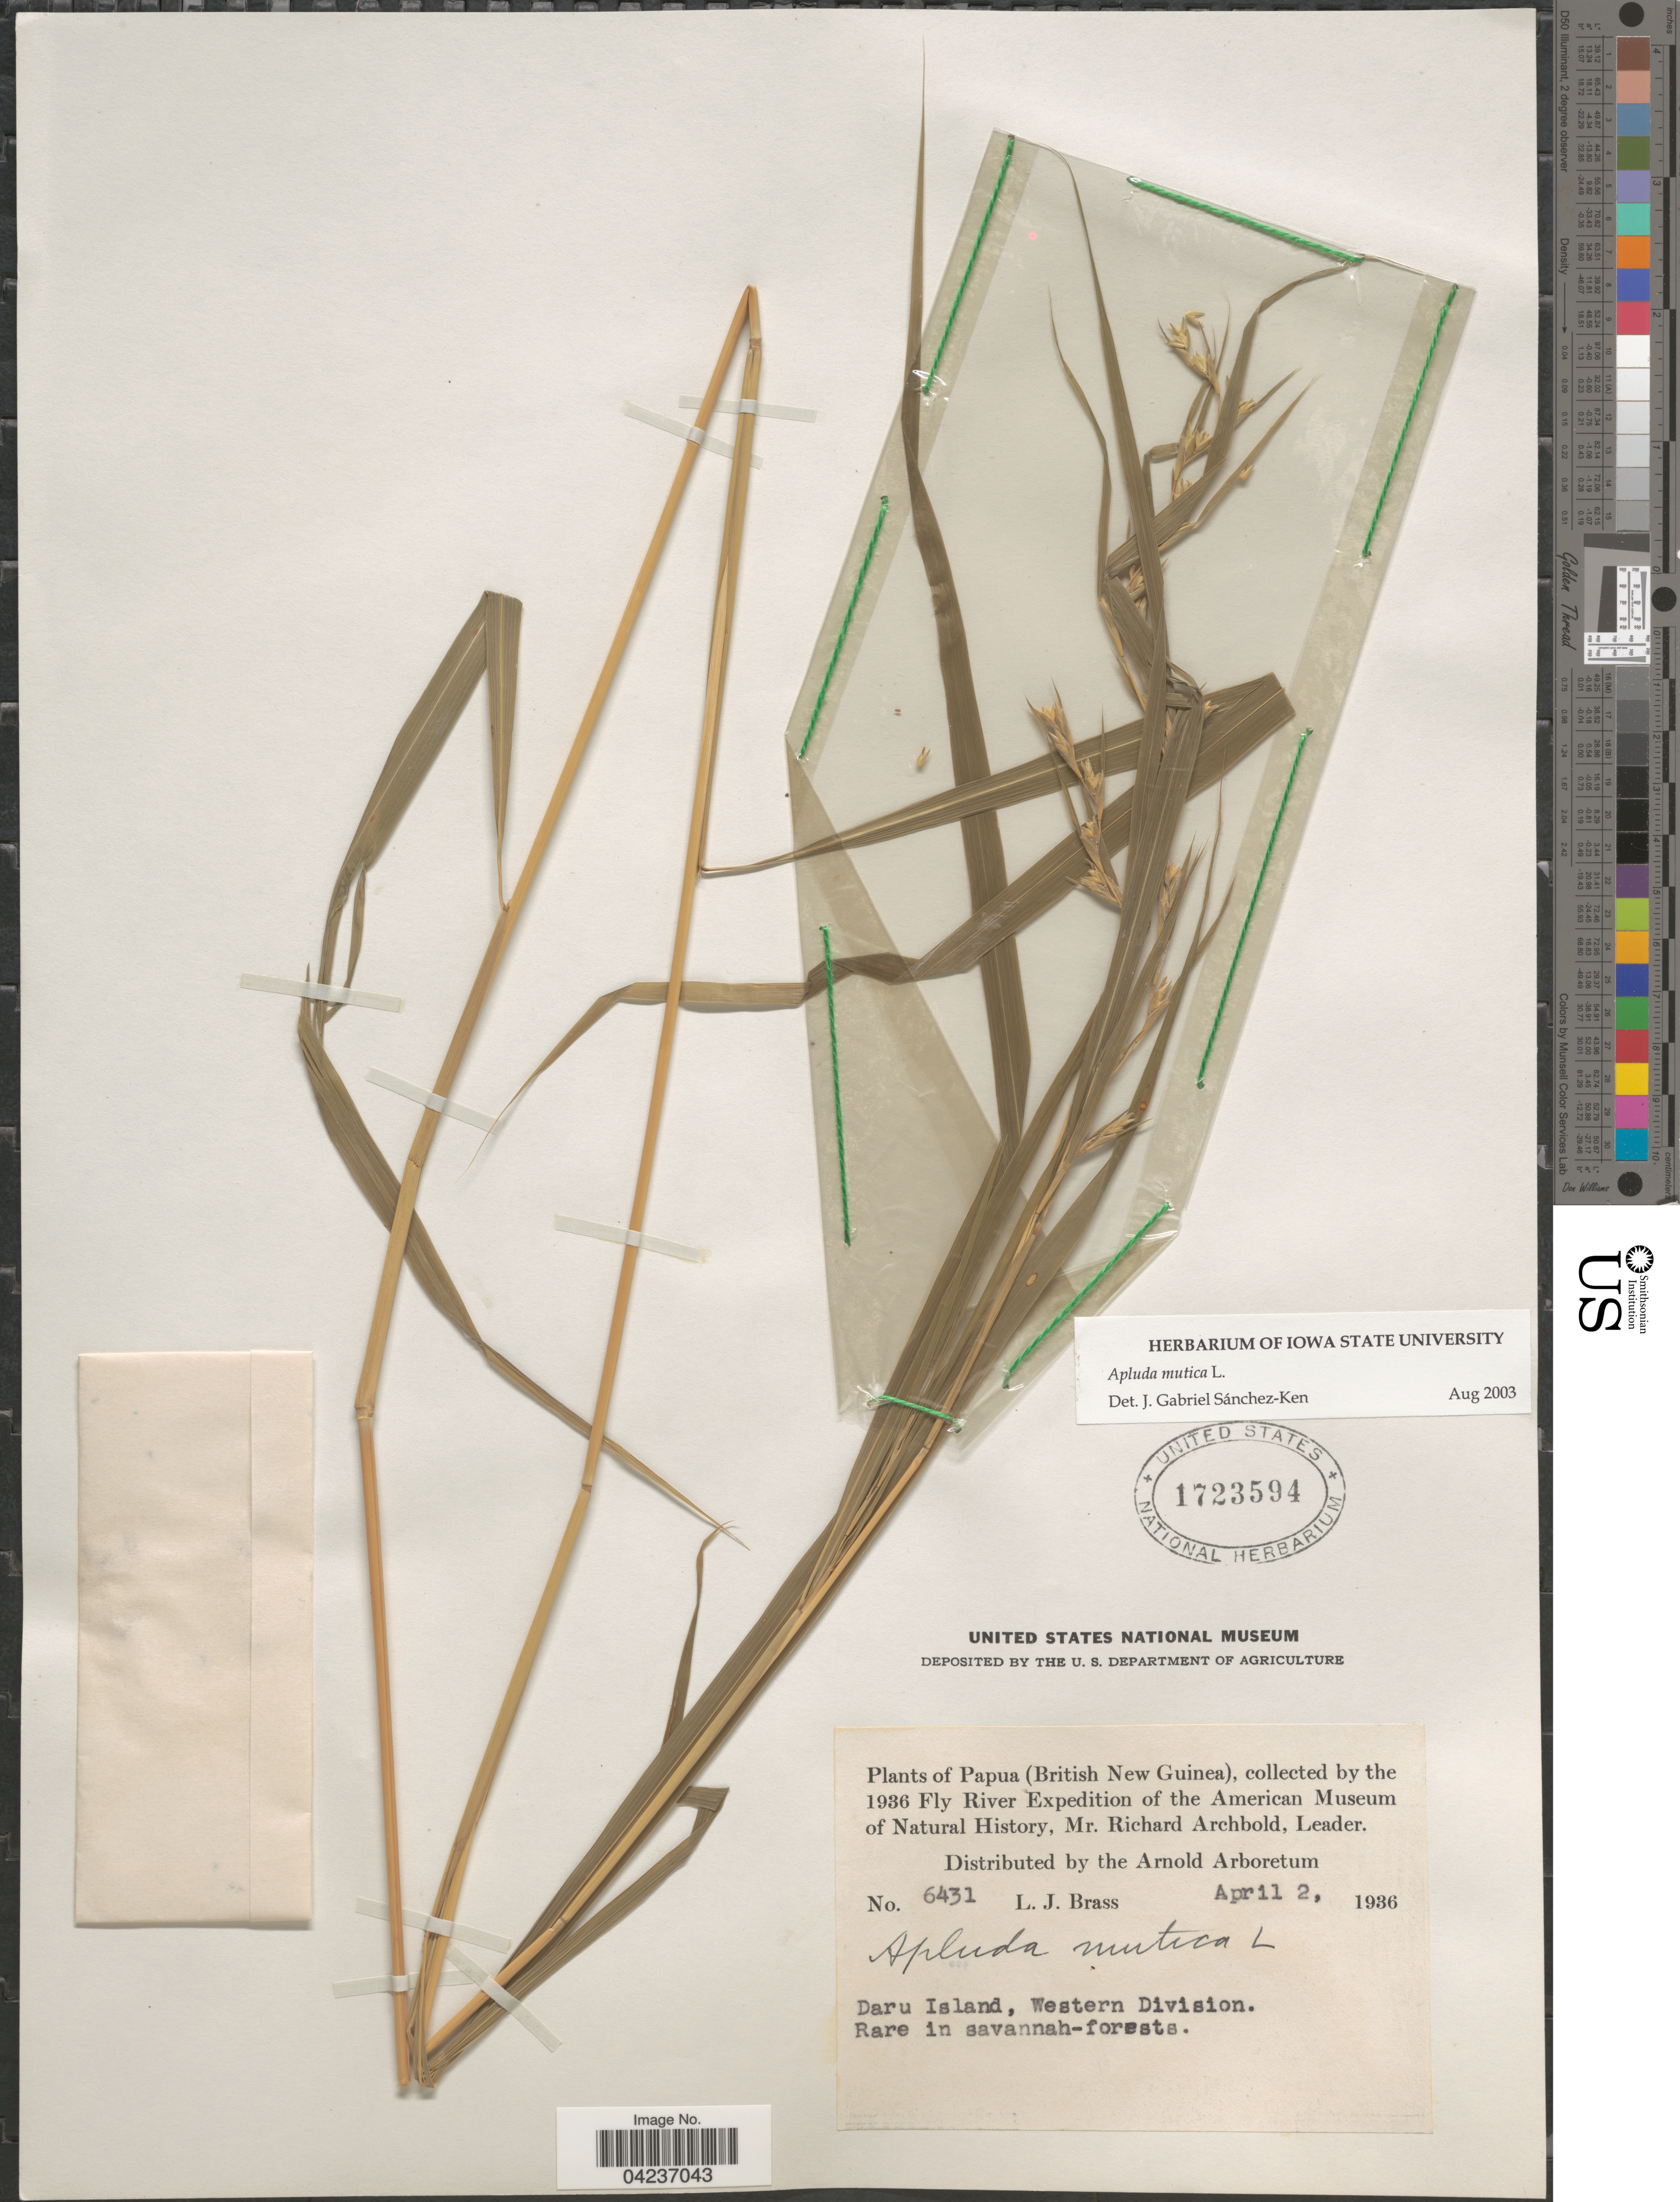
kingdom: Plantae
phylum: Tracheophyta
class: Liliopsida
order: Poales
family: Poaceae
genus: Apluda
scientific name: Apluda mutica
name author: L.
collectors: L. J. Brass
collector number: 6431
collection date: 1936-04-02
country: Papua New Guinea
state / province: Manus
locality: (British New Guinea). The 1936 Fly River Expedition of the American Museum of Natural History. Daru Island, Western Division.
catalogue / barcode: US 1723594